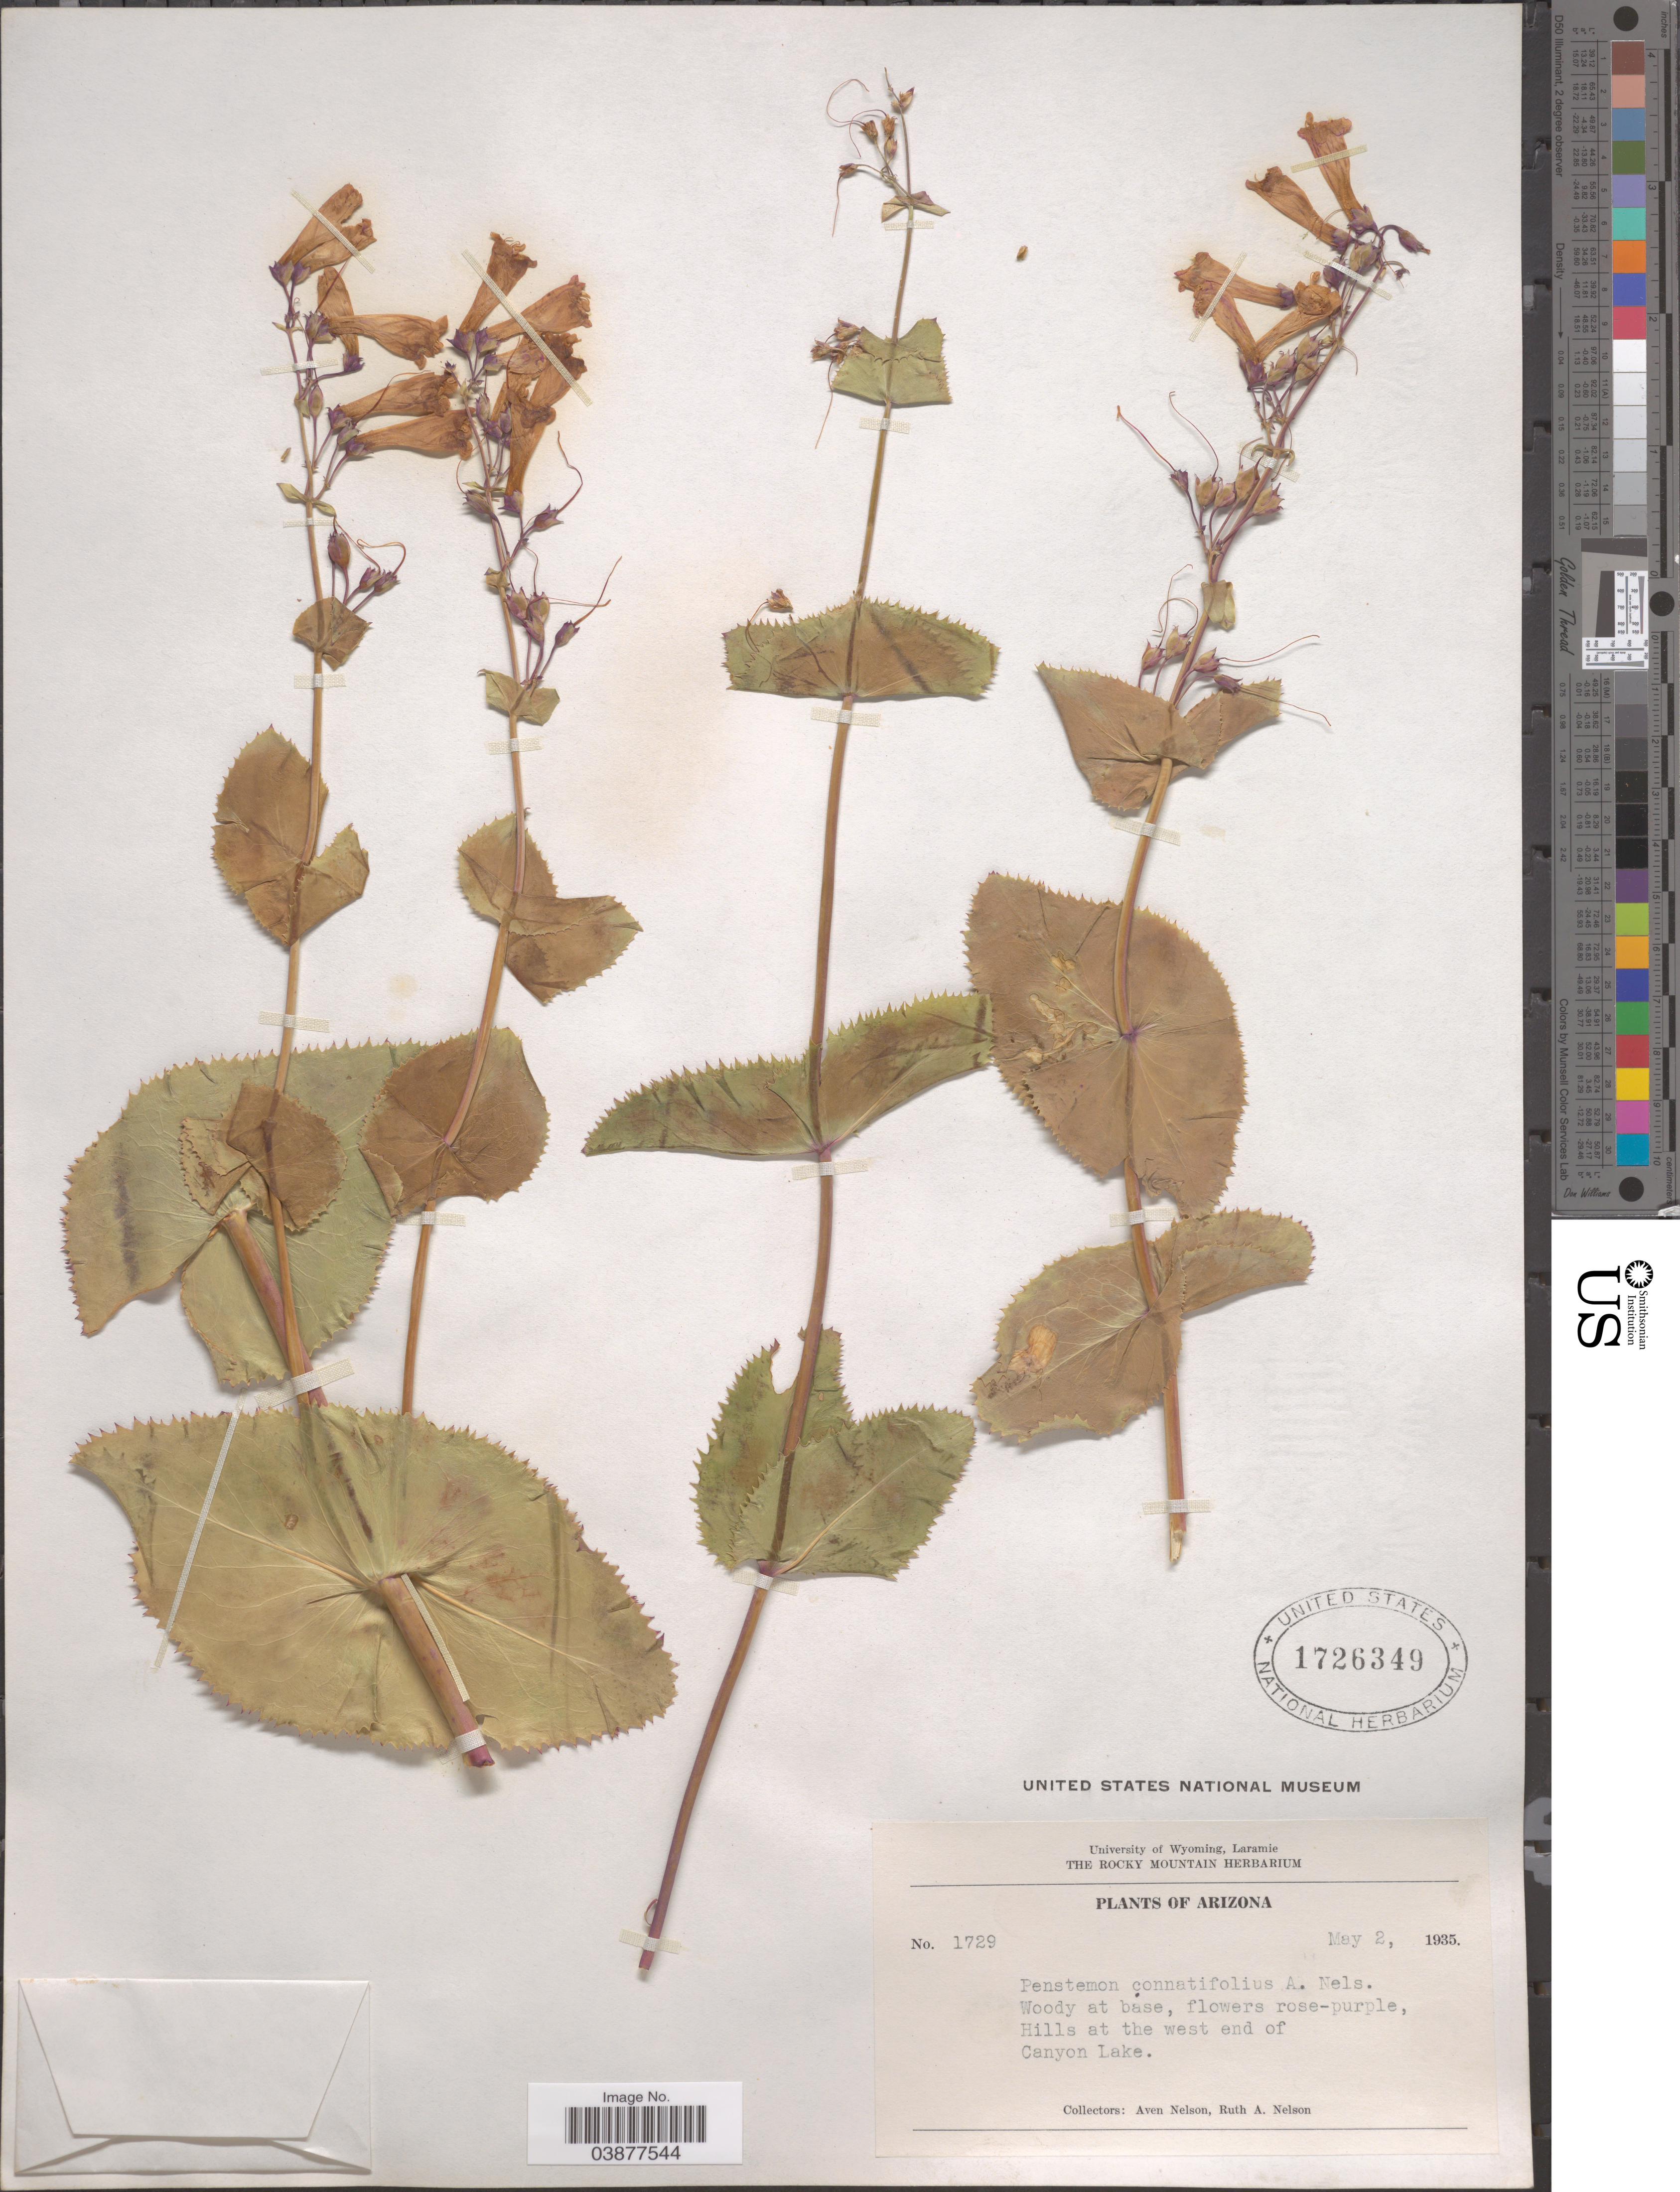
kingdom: Plantae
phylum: Tracheophyta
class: Magnoliopsida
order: Lamiales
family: Plantaginaceae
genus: Penstemon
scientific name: Penstemon pseudospectabilis var. connatifolius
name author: (A. Nelson) D.D. Keck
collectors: A. Nelson & R. A. Nelson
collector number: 1729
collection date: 1935-05-02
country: United States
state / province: Arizona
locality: Hills at the west end of Canyon Lake.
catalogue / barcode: US 1726349